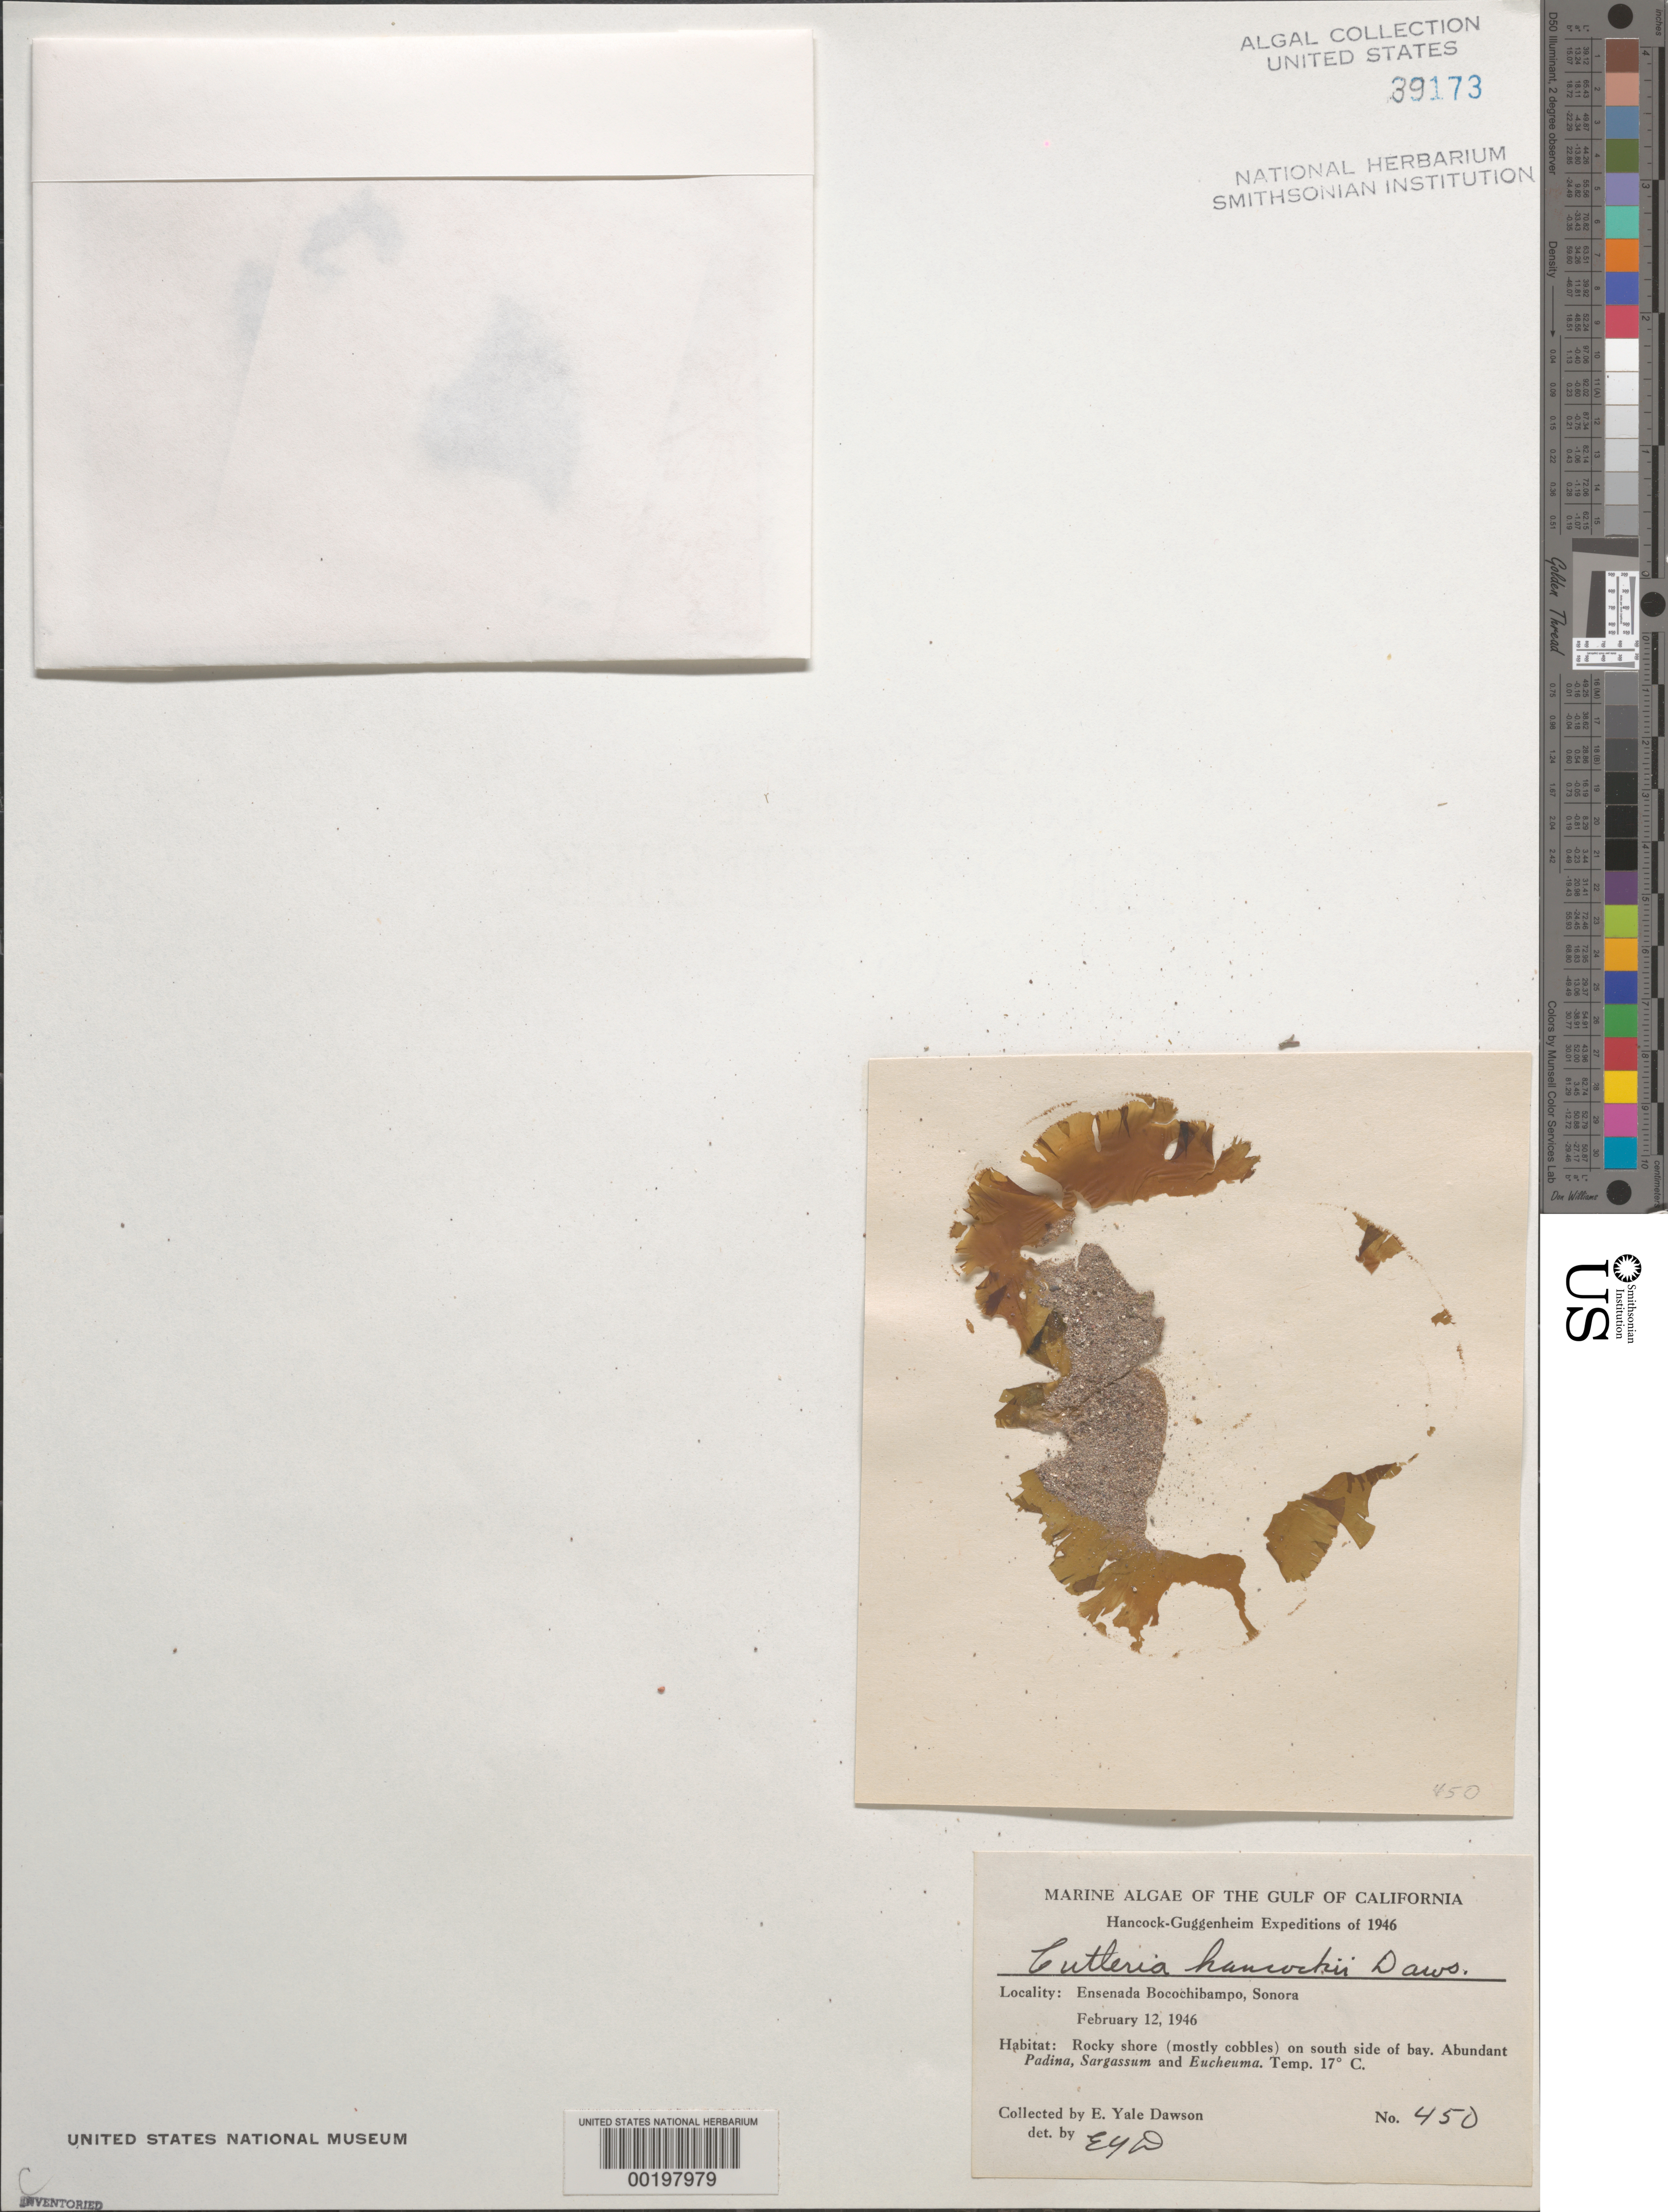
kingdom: Chromista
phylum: Ochrophyta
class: Phaeophyceae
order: Cutleriales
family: Cutleriaceae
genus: Cutleria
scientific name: Cutleria hancockii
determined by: Dawson, E. Y.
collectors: E. Y. Dawson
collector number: EYD 450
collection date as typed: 12 Feb 1946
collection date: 1946-02-12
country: Mexico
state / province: Sonora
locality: Ensenada Bocochibampo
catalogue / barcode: US 39173